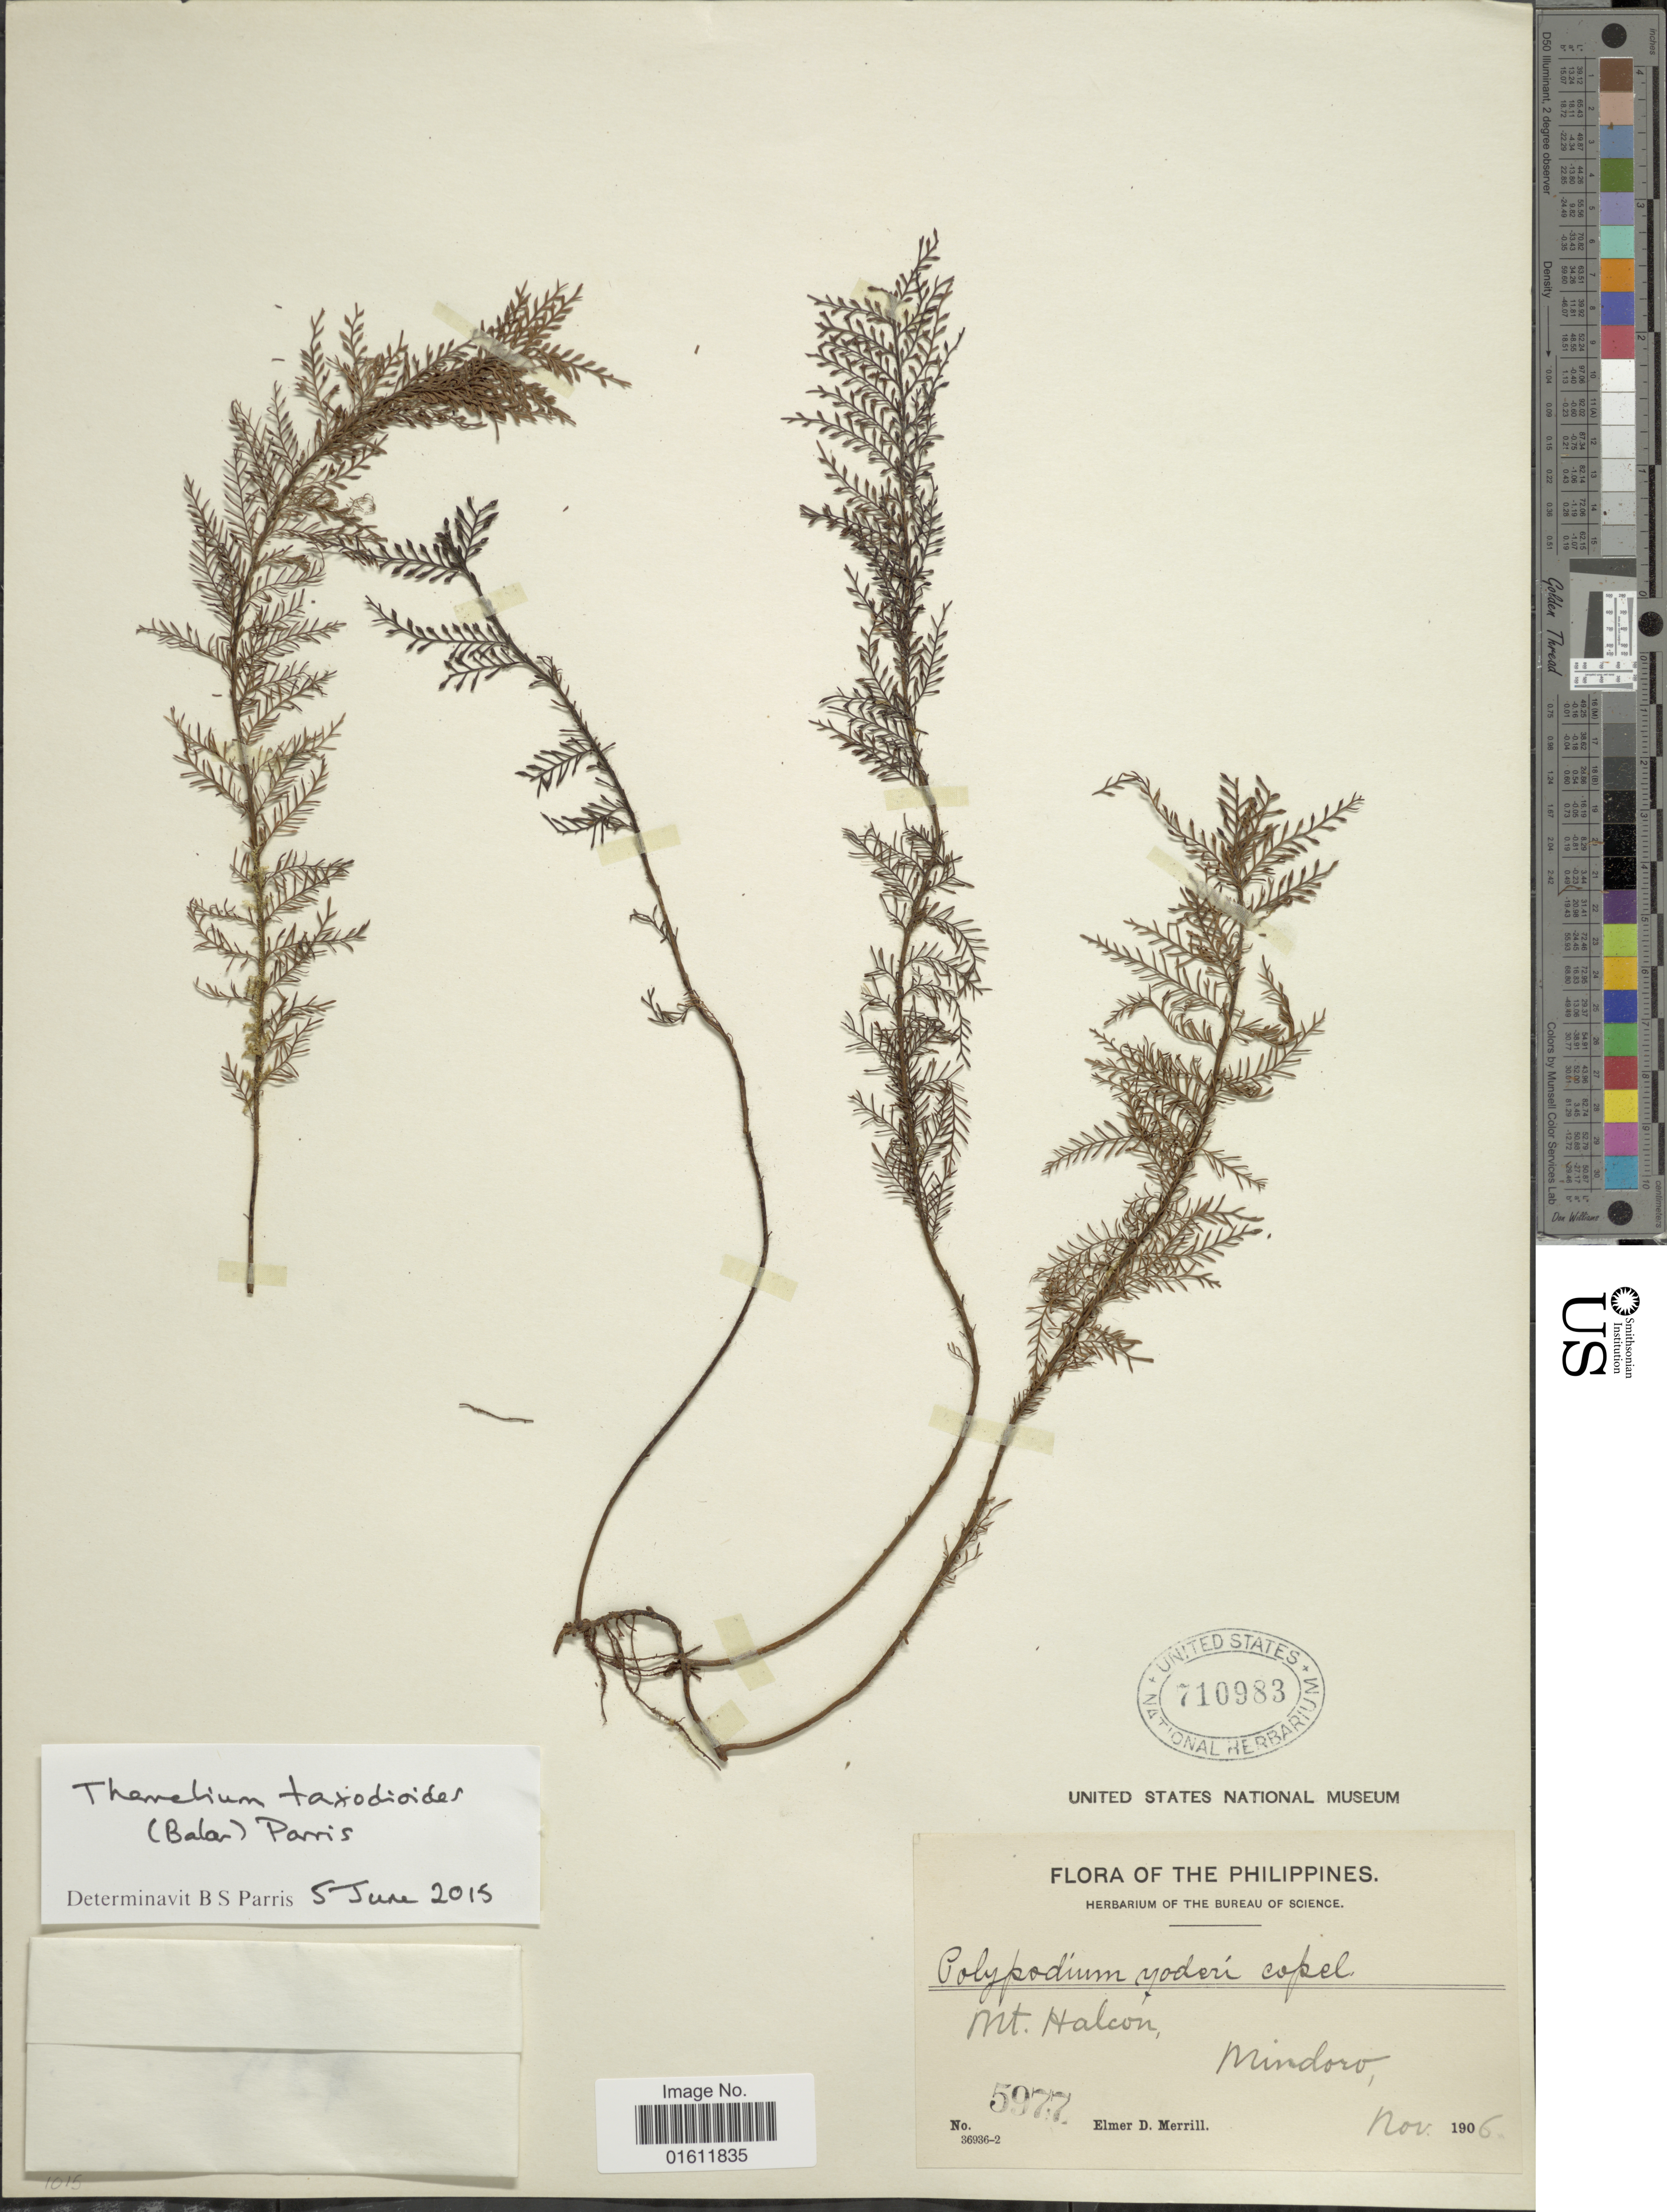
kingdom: Plantae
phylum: Tracheophyta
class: Polypodiopsida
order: Polypodiales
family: Polypodiaceae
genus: Themelium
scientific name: Themelium taxodioides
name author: (Baker) Parris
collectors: E. D. Merrill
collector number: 5977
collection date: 1906-11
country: Philippines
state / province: Mimaropa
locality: Mt. Halcon, Mindoro.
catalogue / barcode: US 710983